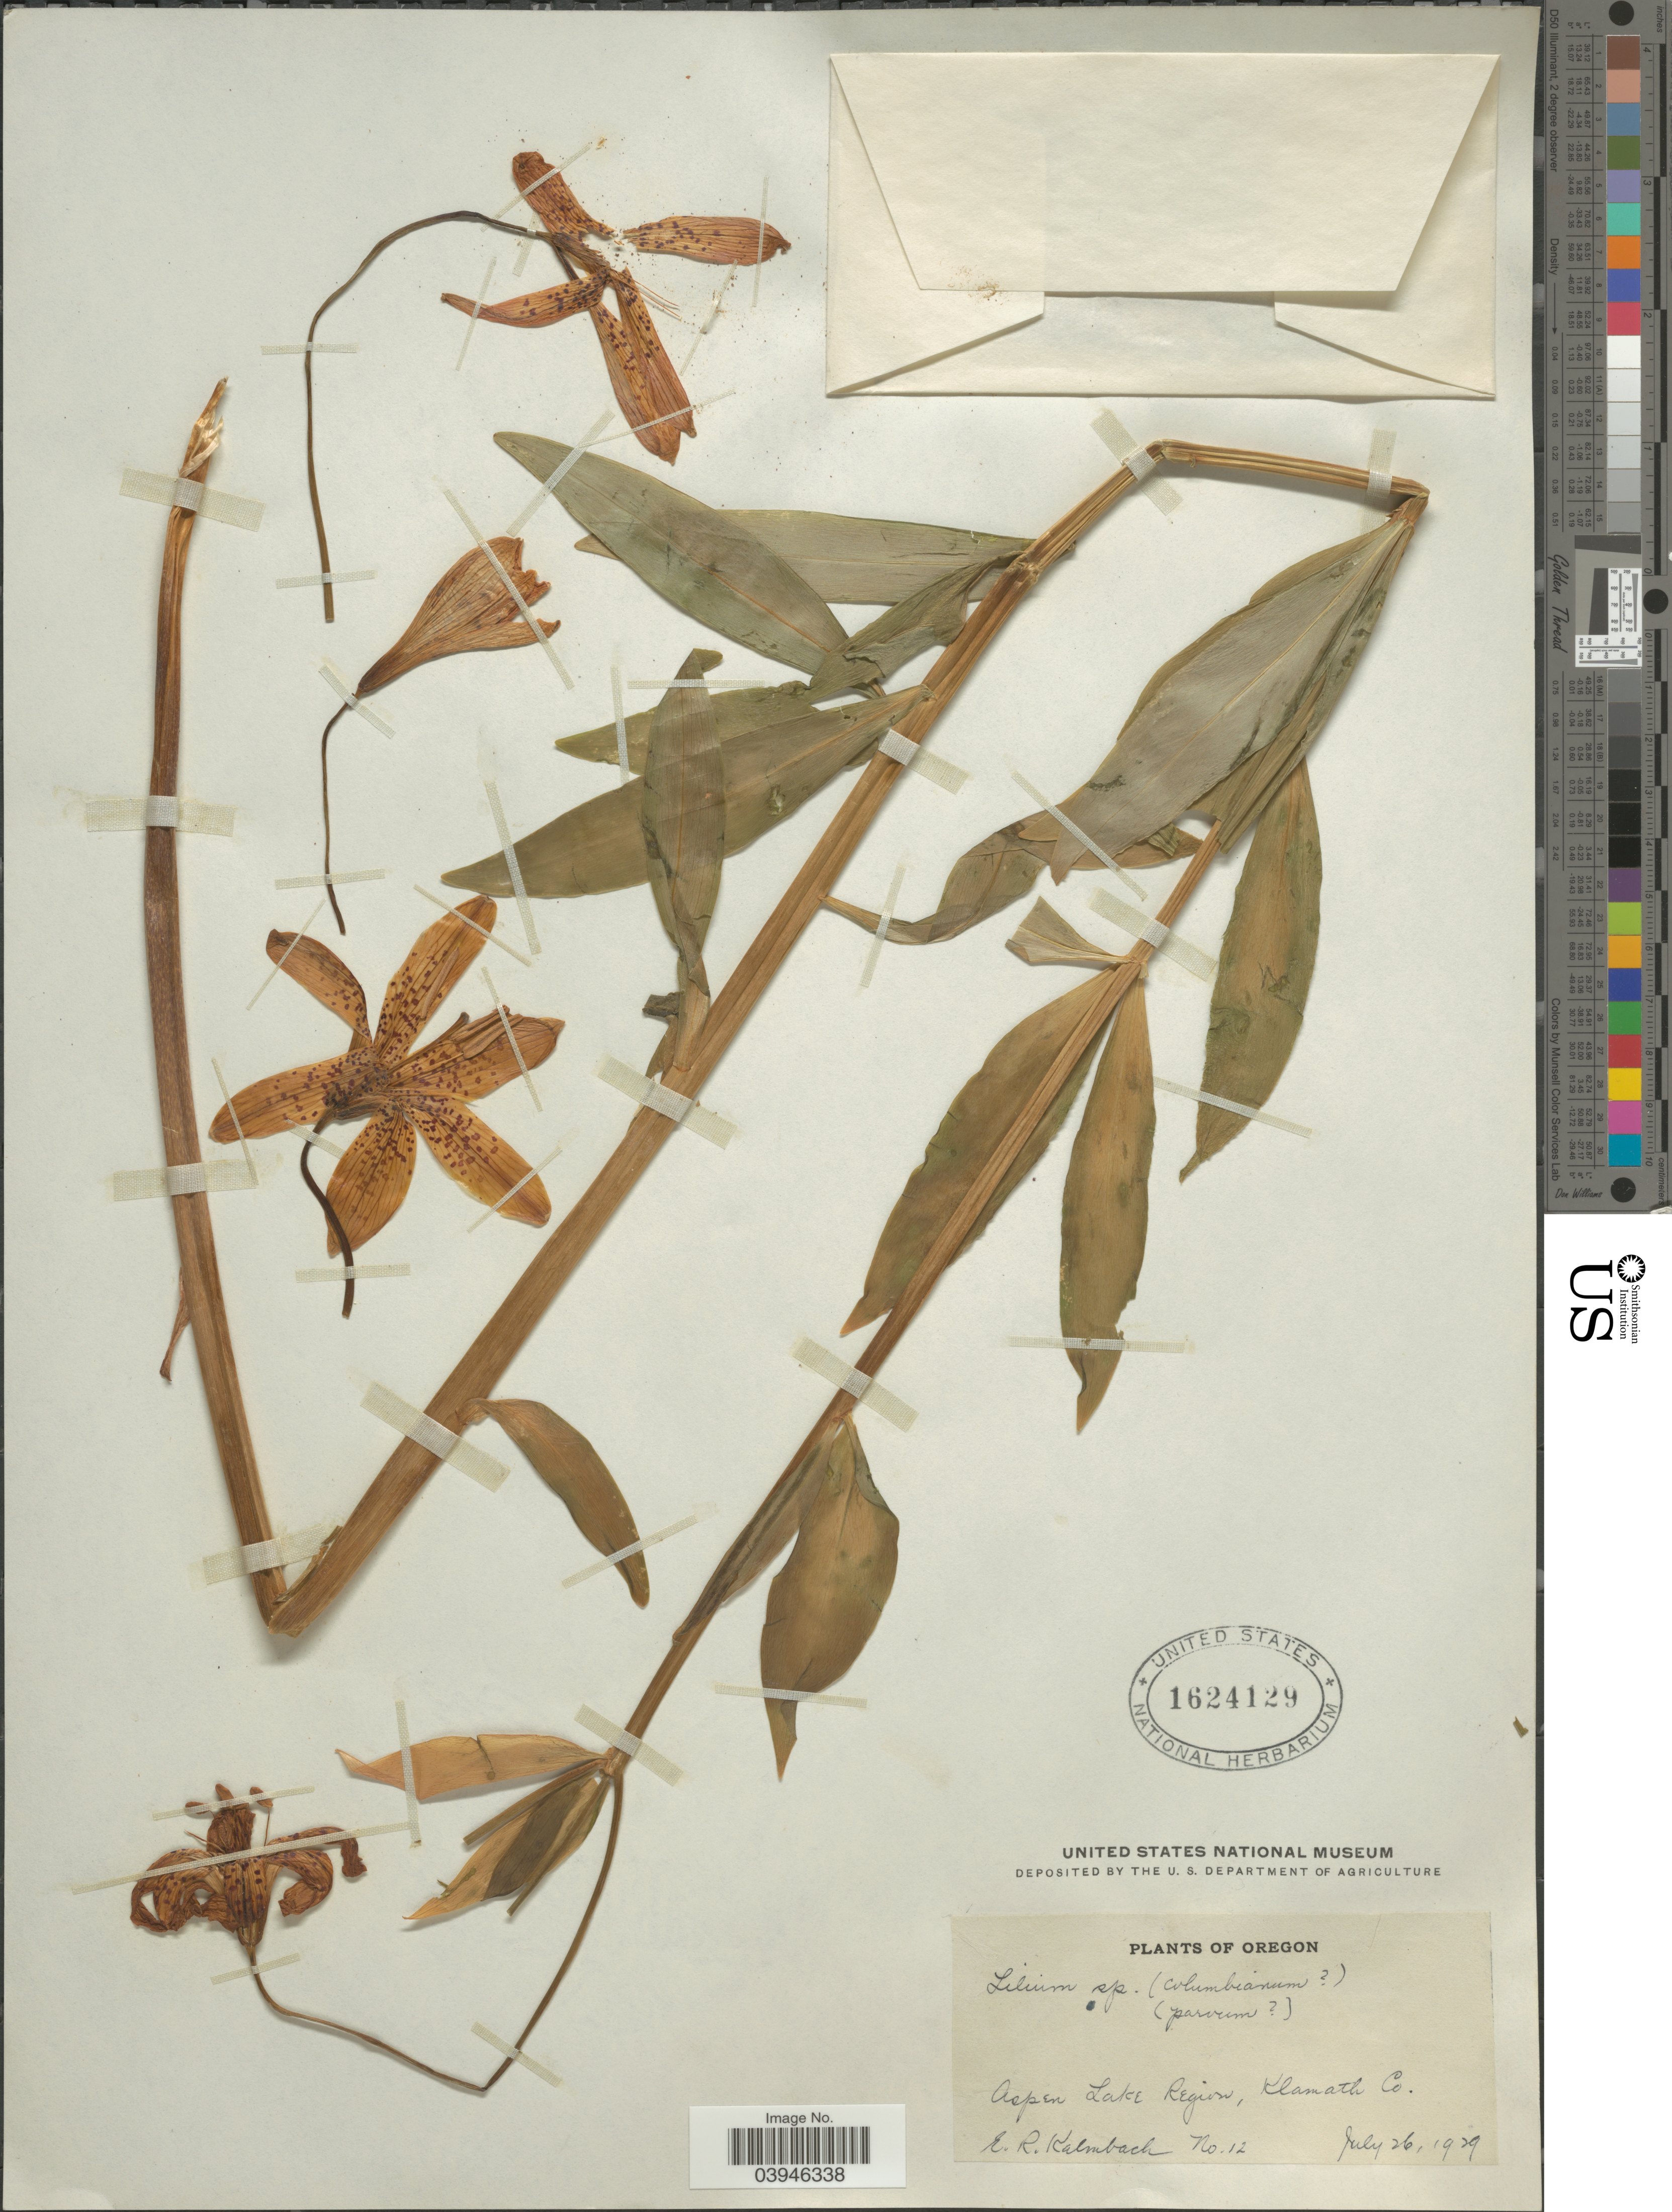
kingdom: Plantae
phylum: Tracheophyta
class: Liliopsida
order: Liliales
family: Liliaceae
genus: Lilium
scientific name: Lilium sp.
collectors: E. Kalmbach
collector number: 12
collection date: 1929-07-26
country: United States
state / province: Oregon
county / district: Klamath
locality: Aspen Lake Region, Klamath Co.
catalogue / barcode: US 1624129